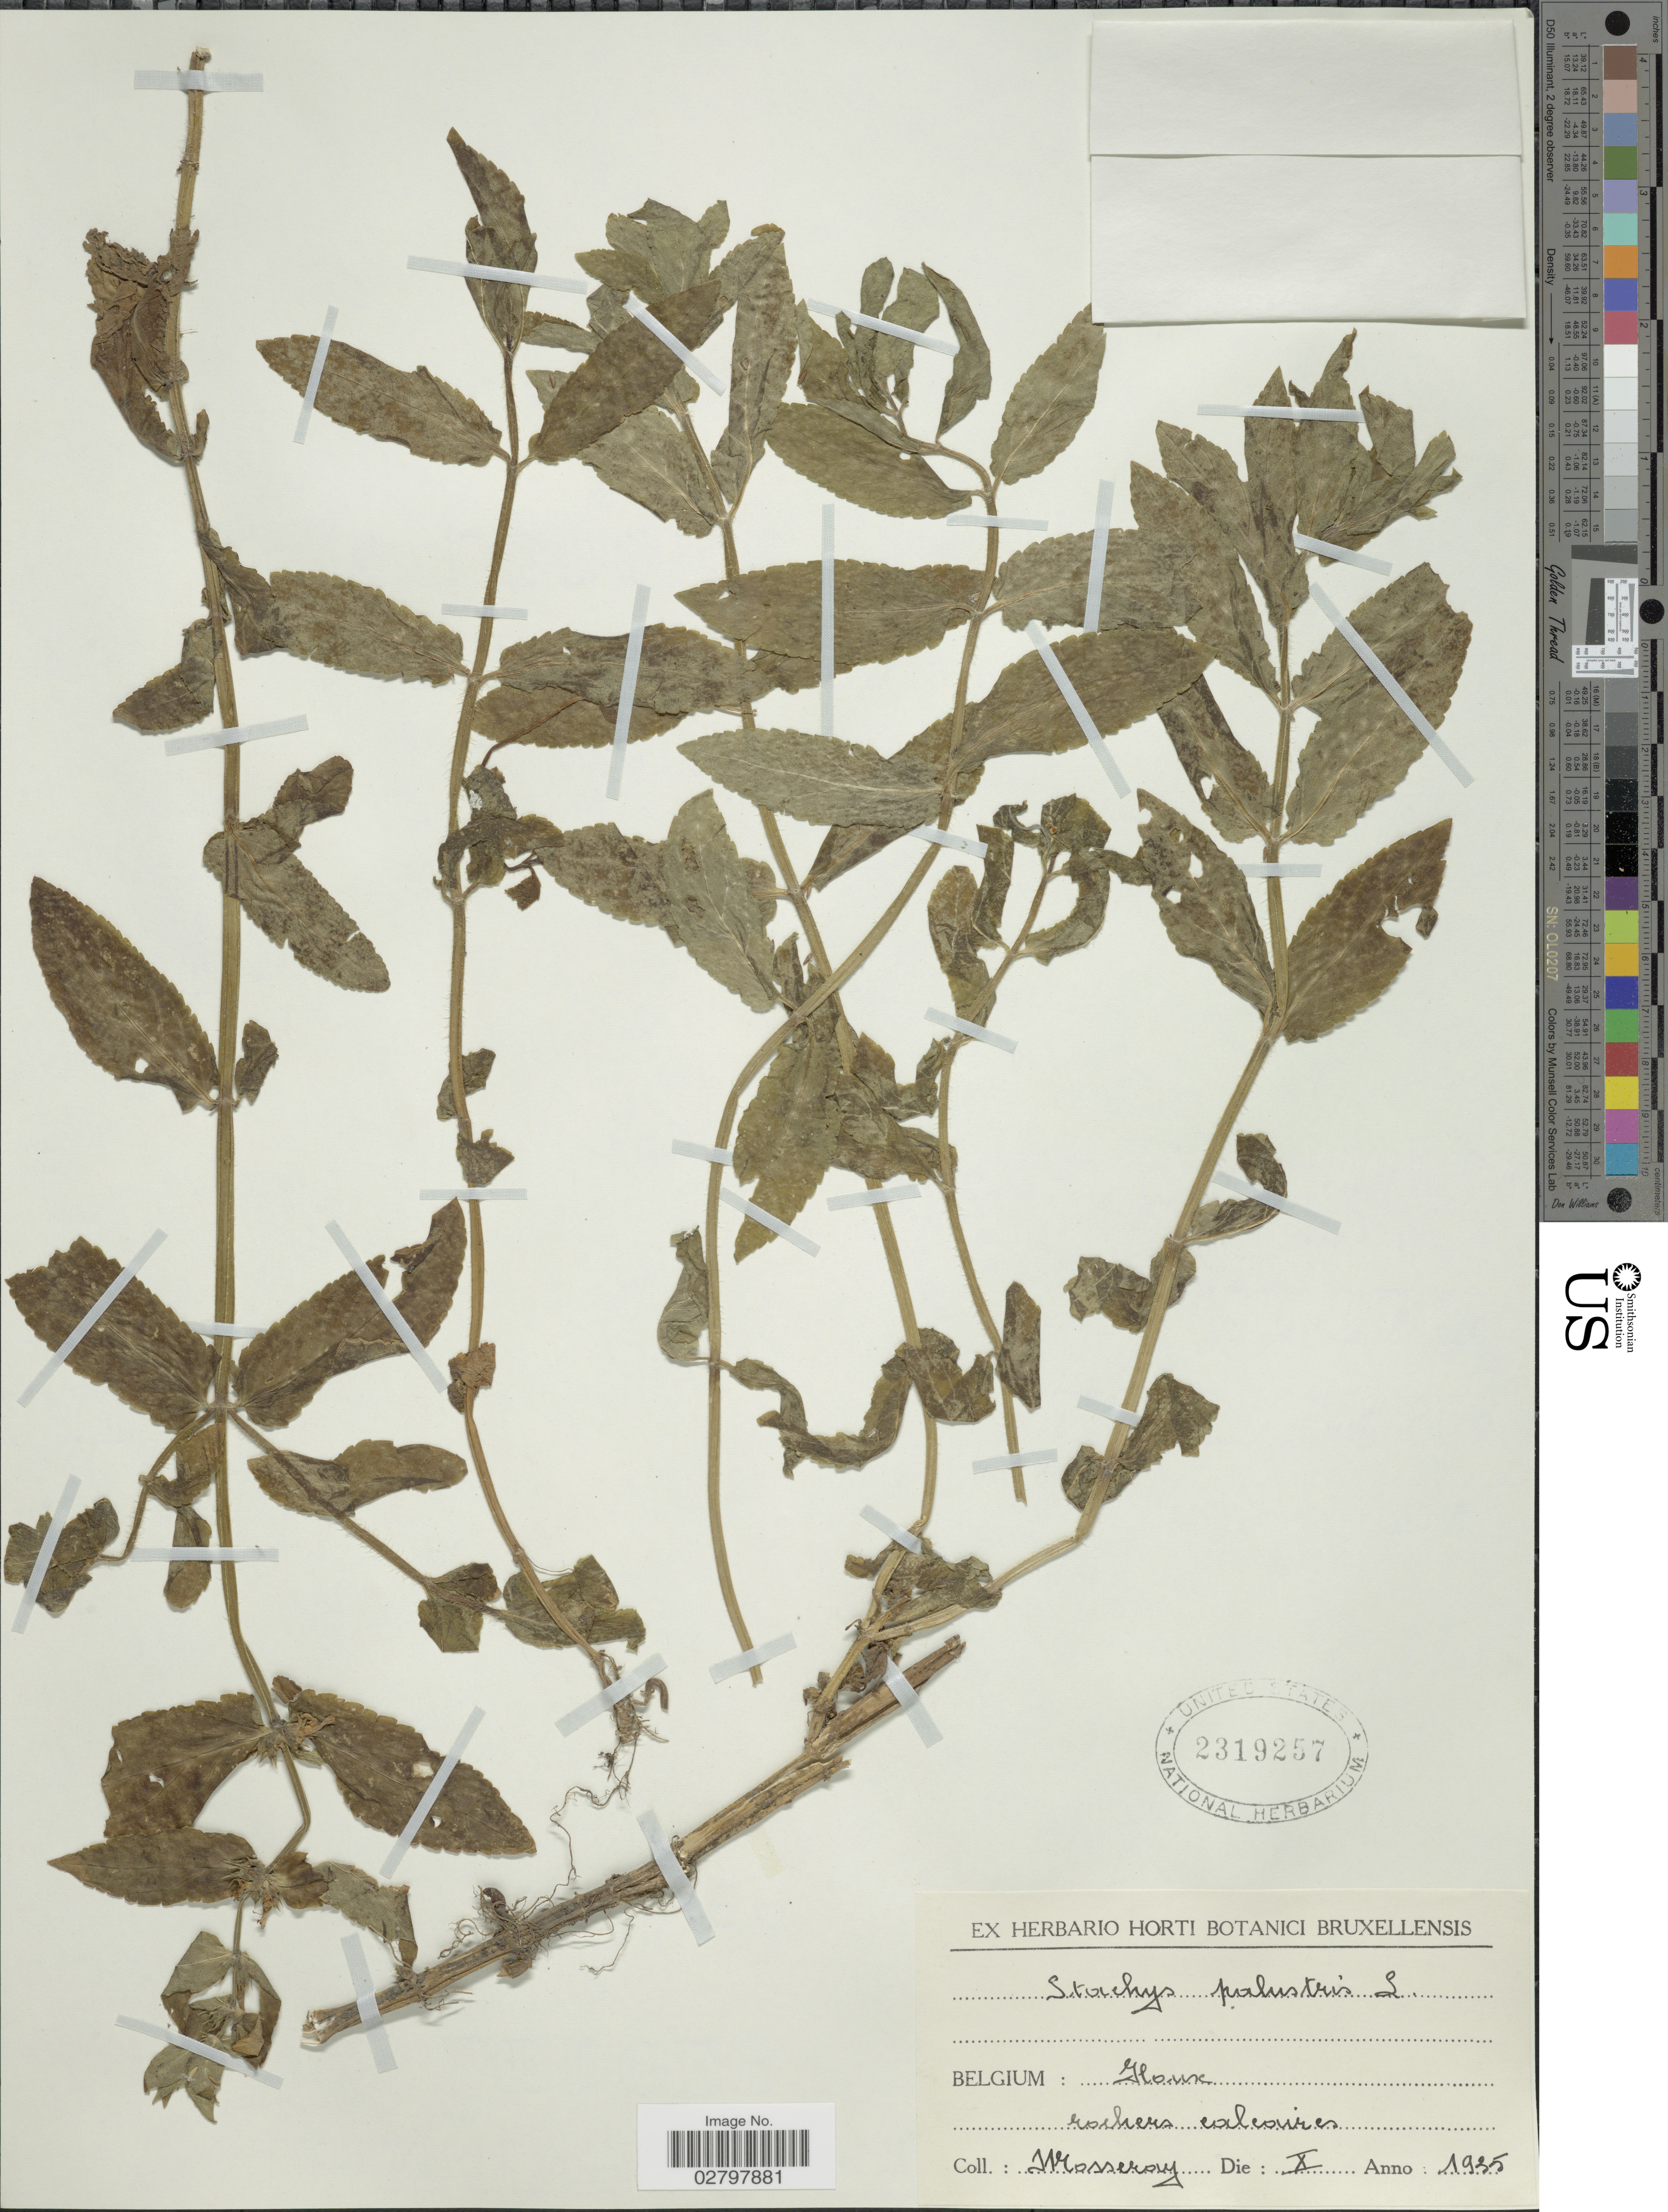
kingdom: Plantae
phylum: Tracheophyta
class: Magnoliopsida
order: Lamiales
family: Lamiaceae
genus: Stachys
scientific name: Stachys palustris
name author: L.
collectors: Mosseray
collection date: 1935-10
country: Belgium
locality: Glouse [interpreted]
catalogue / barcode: US 2319257